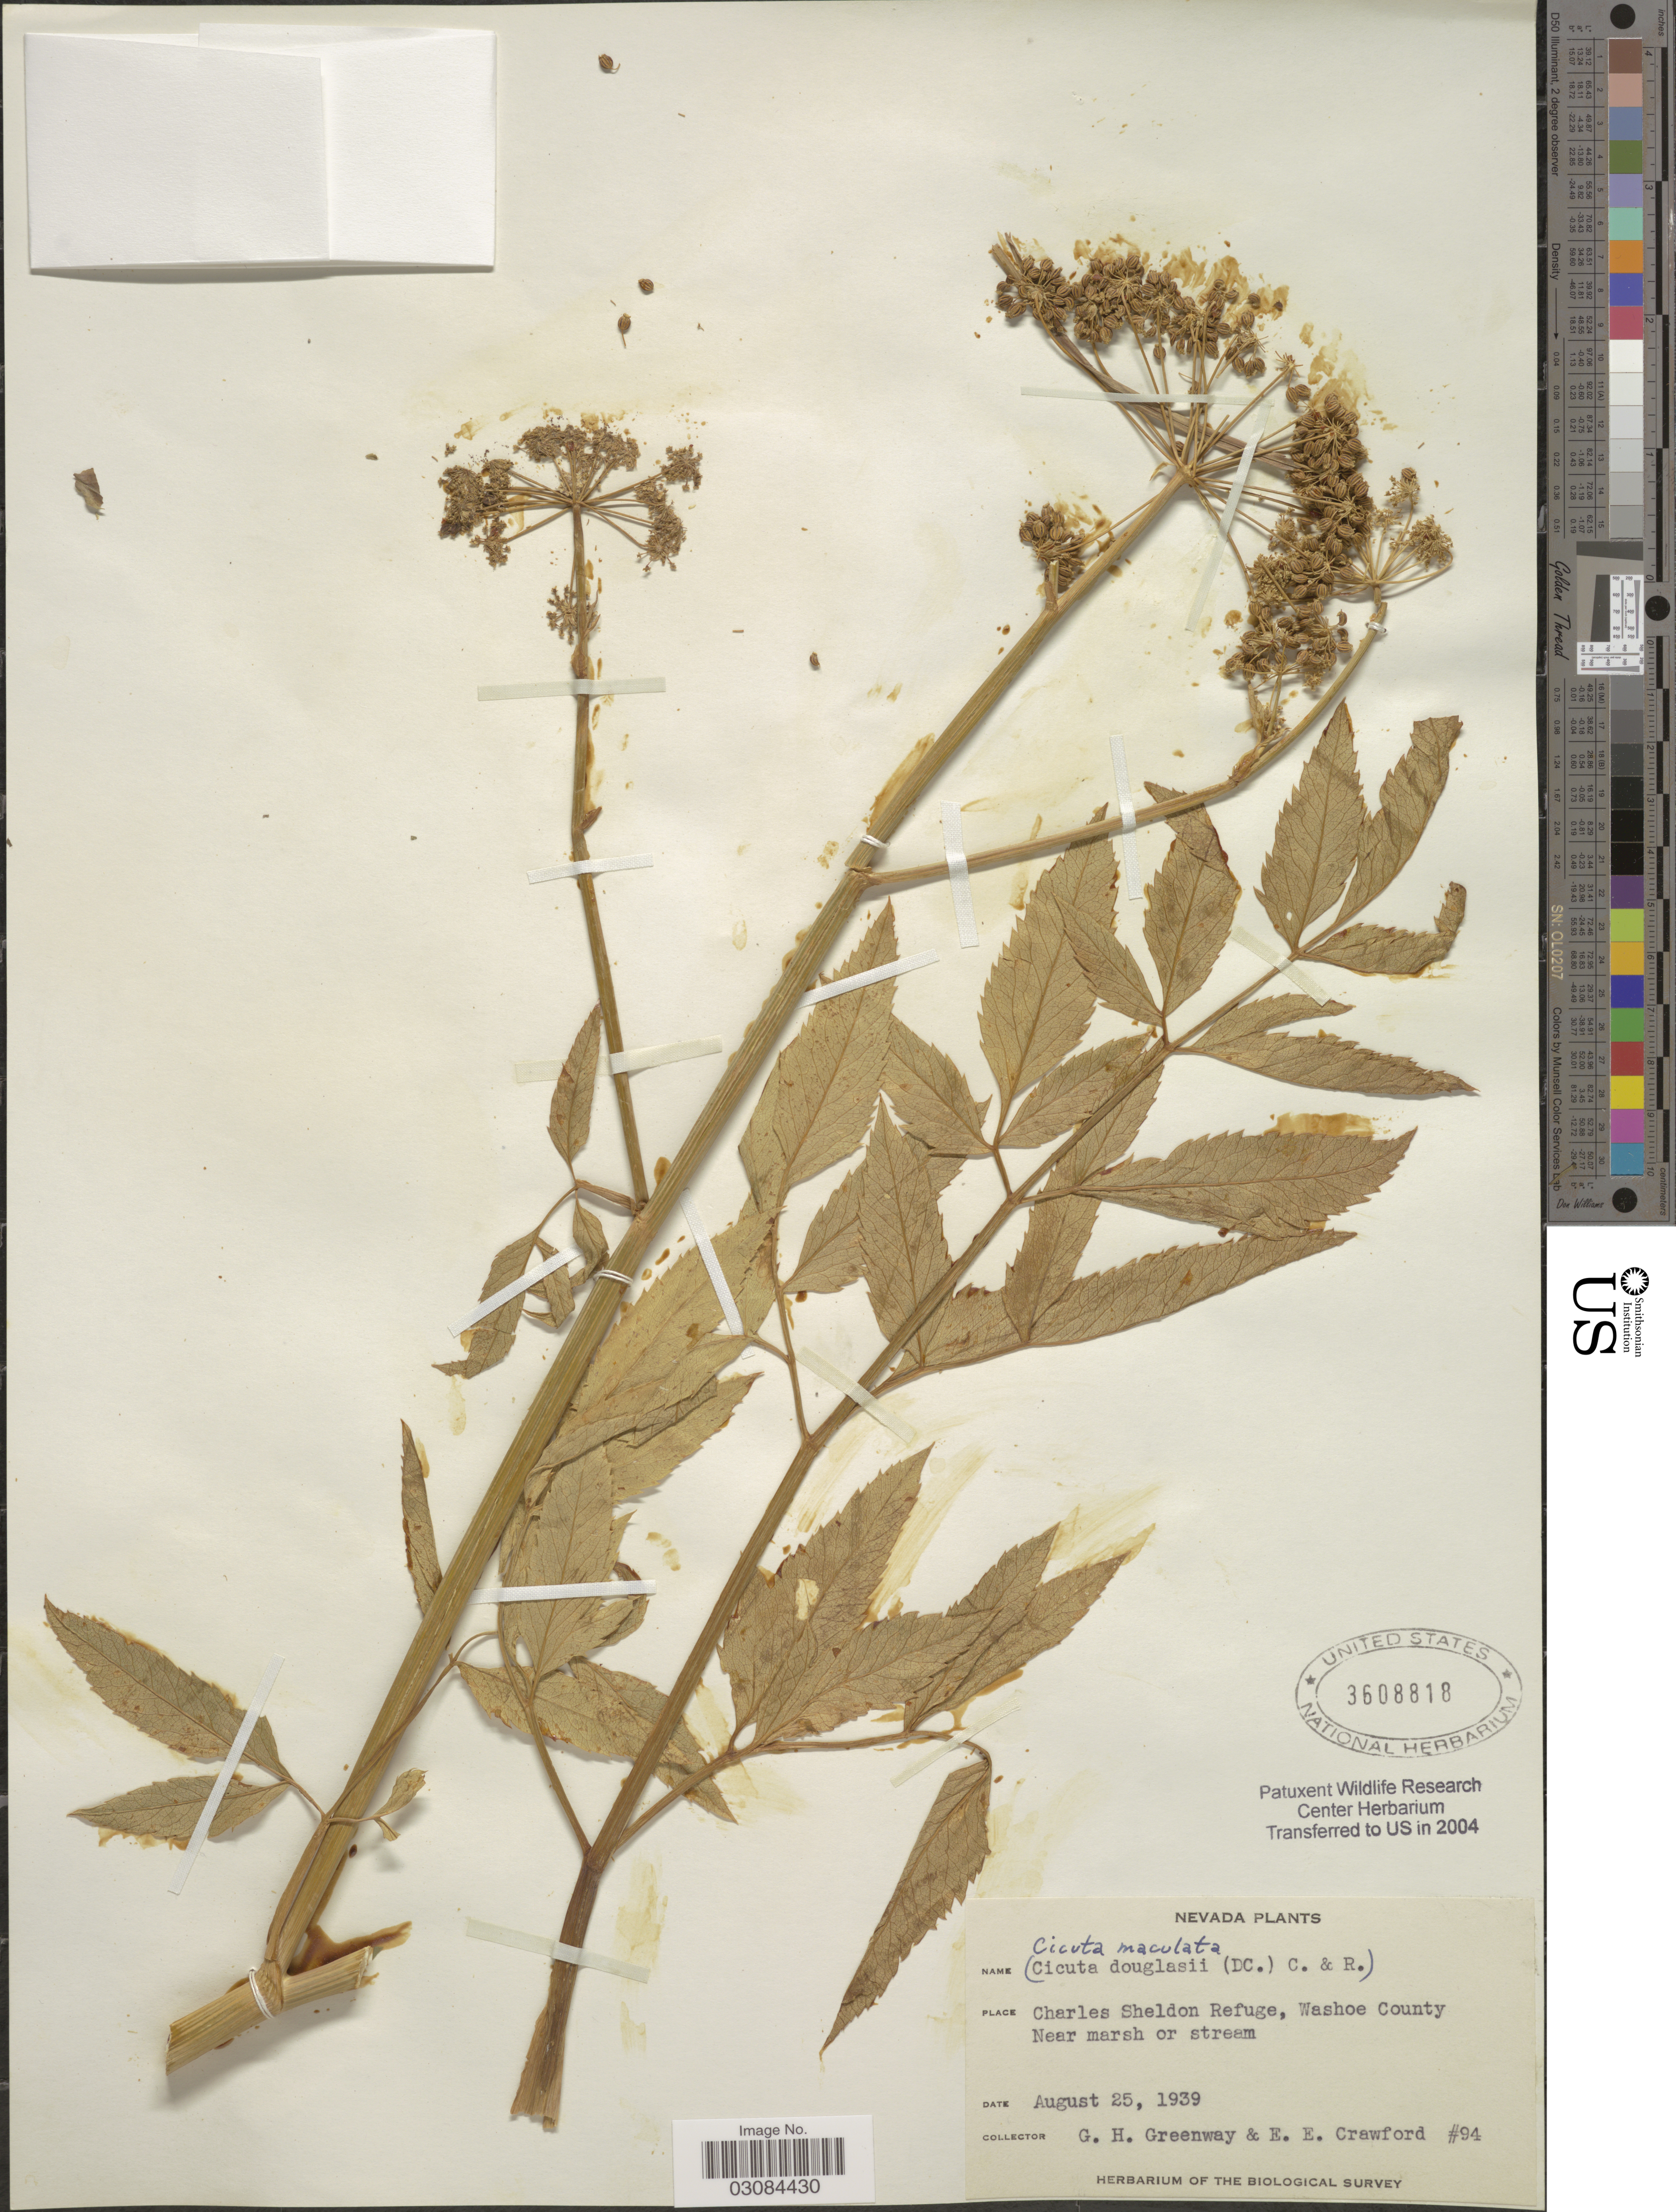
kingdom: Plantae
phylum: Tracheophyta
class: Magnoliopsida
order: Apiales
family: Apiaceae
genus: Cicuta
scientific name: Cicuta maculata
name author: L.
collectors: G. Greenway & E. Crawford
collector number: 94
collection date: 1939-08-25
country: United States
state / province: Nevada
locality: Charles Sheldon Refuge, Washoe County.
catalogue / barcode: US 3608818